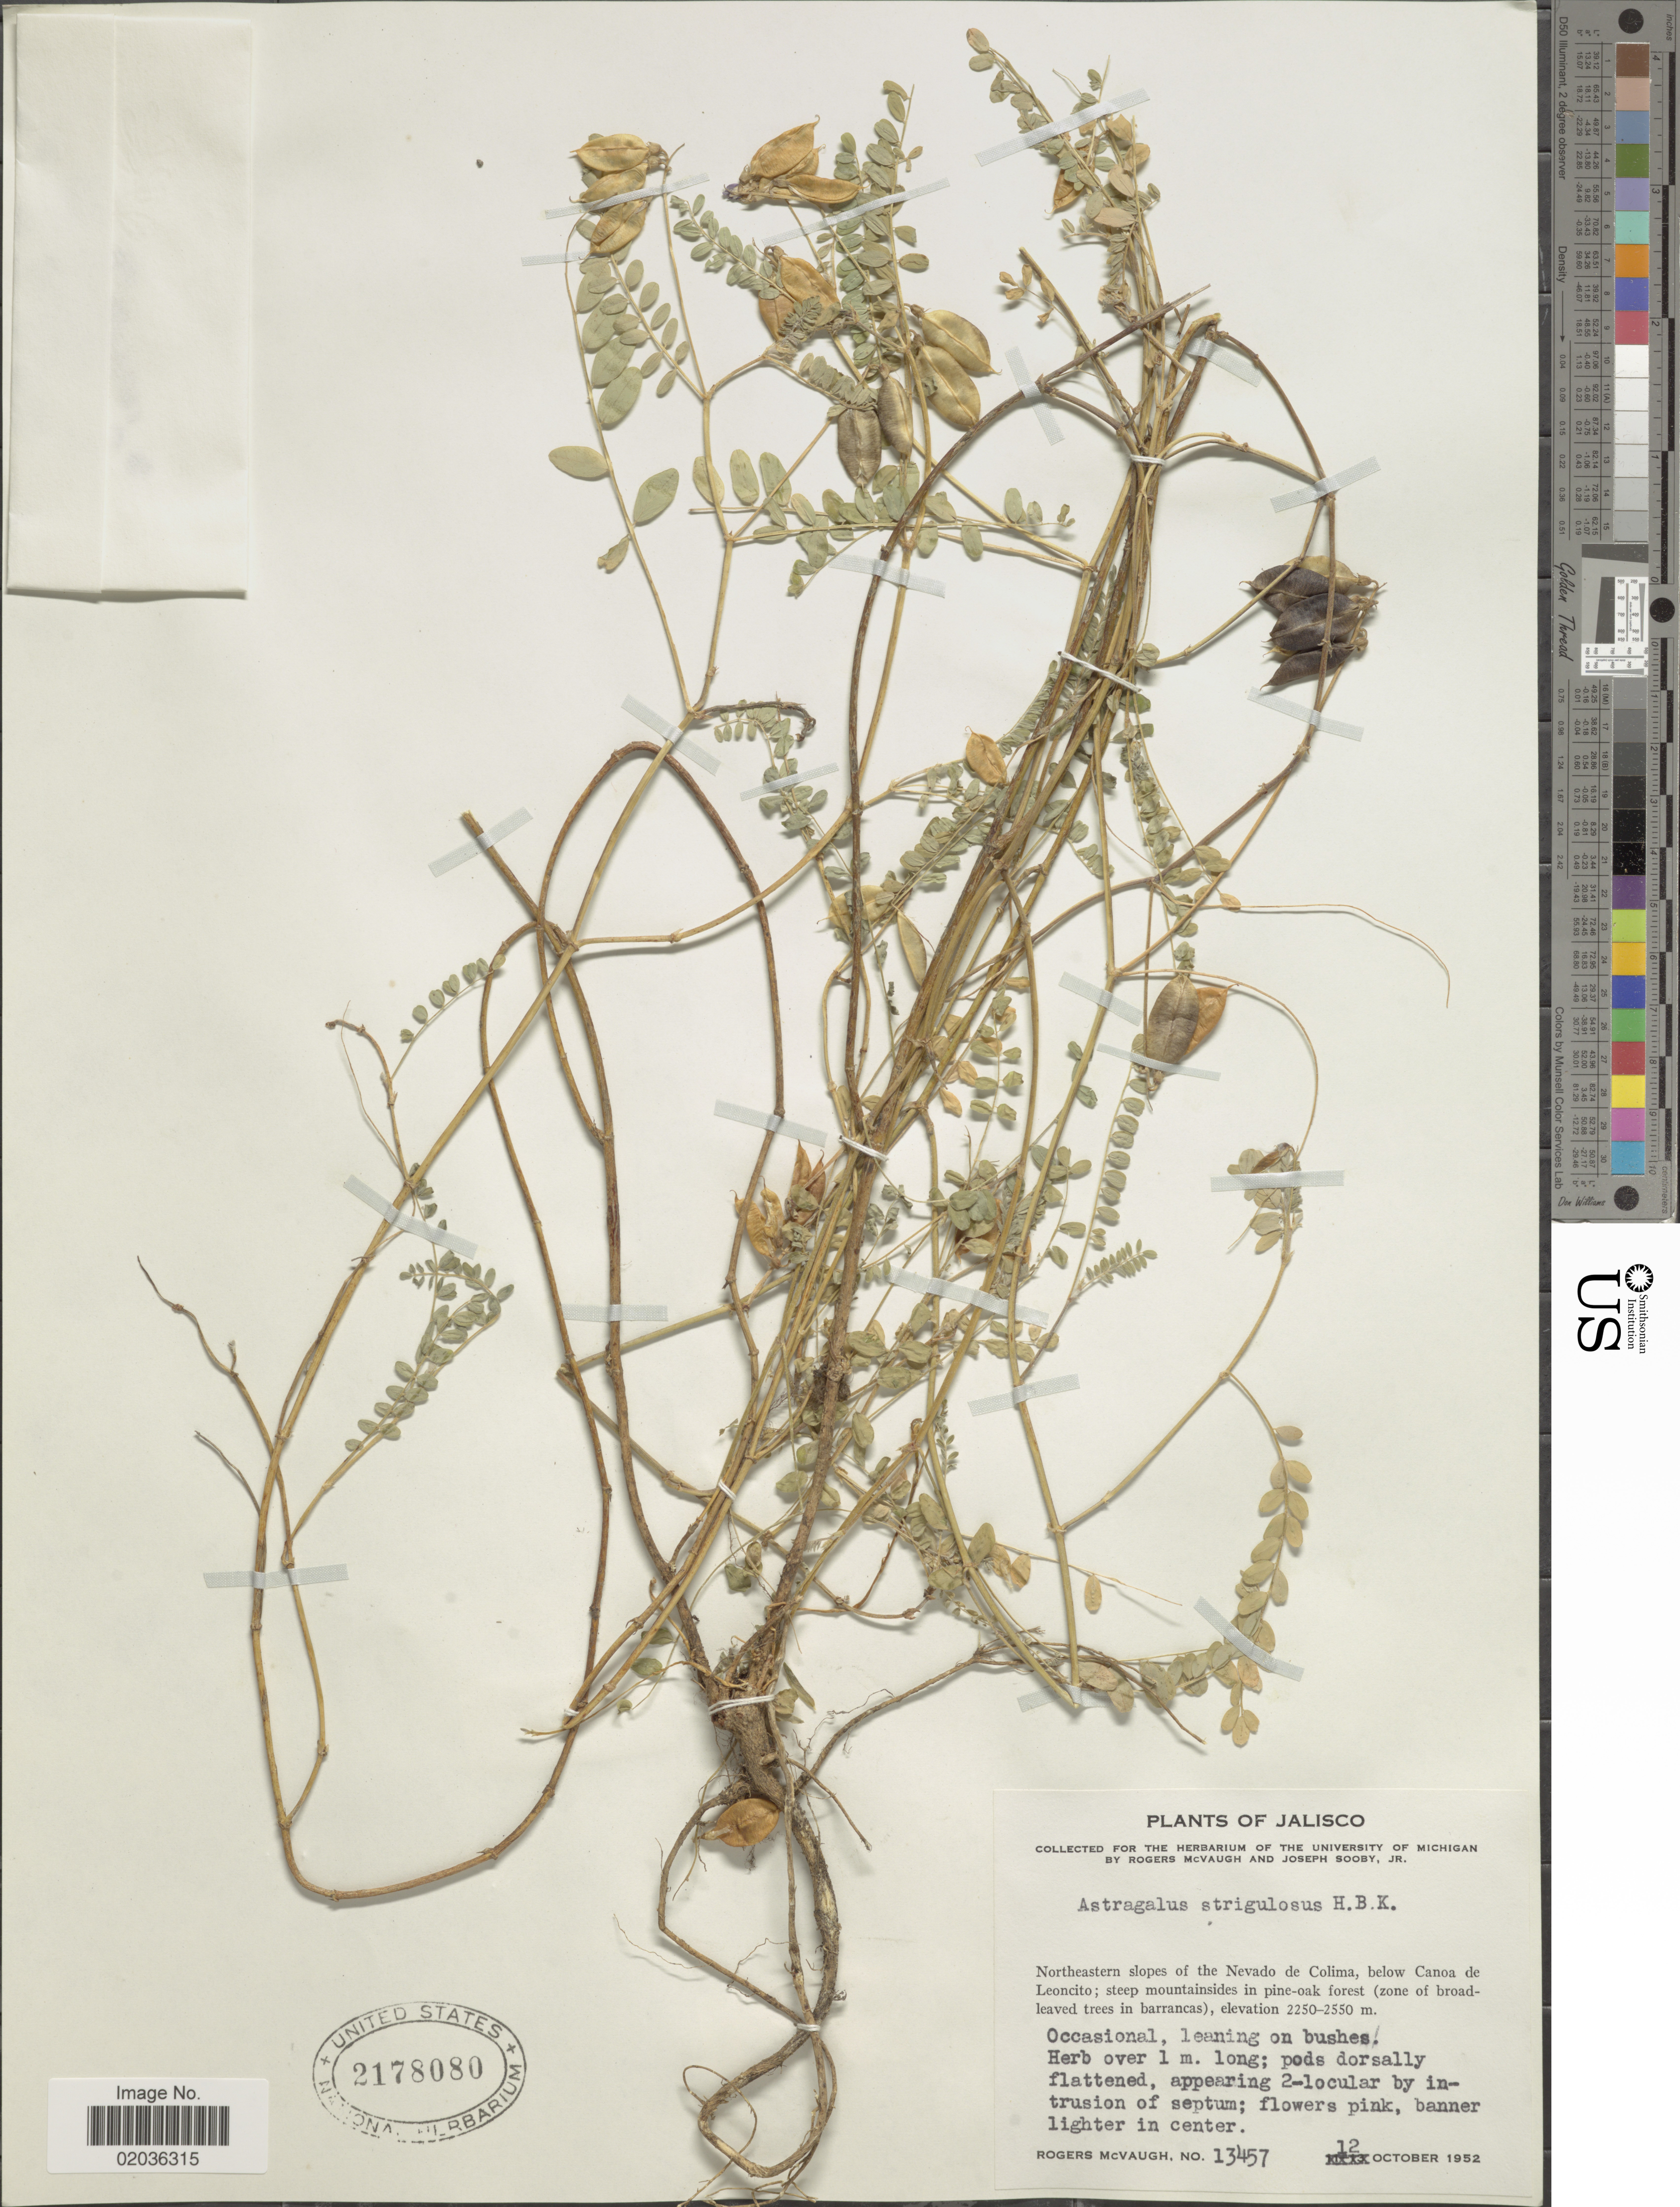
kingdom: Plantae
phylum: Tracheophyta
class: Magnoliopsida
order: Fabales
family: Fabaceae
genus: Astragalus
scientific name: Astragalus strigulosus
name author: Kunth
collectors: R. McVaugh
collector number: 13457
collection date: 1952-10-12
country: Mexico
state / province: Jalisco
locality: Northeastern slopes of the Nevado de Colima, below Canoa de Leoncito; steep mountainsides in pine- oak forest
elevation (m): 2250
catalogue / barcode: US 2178080